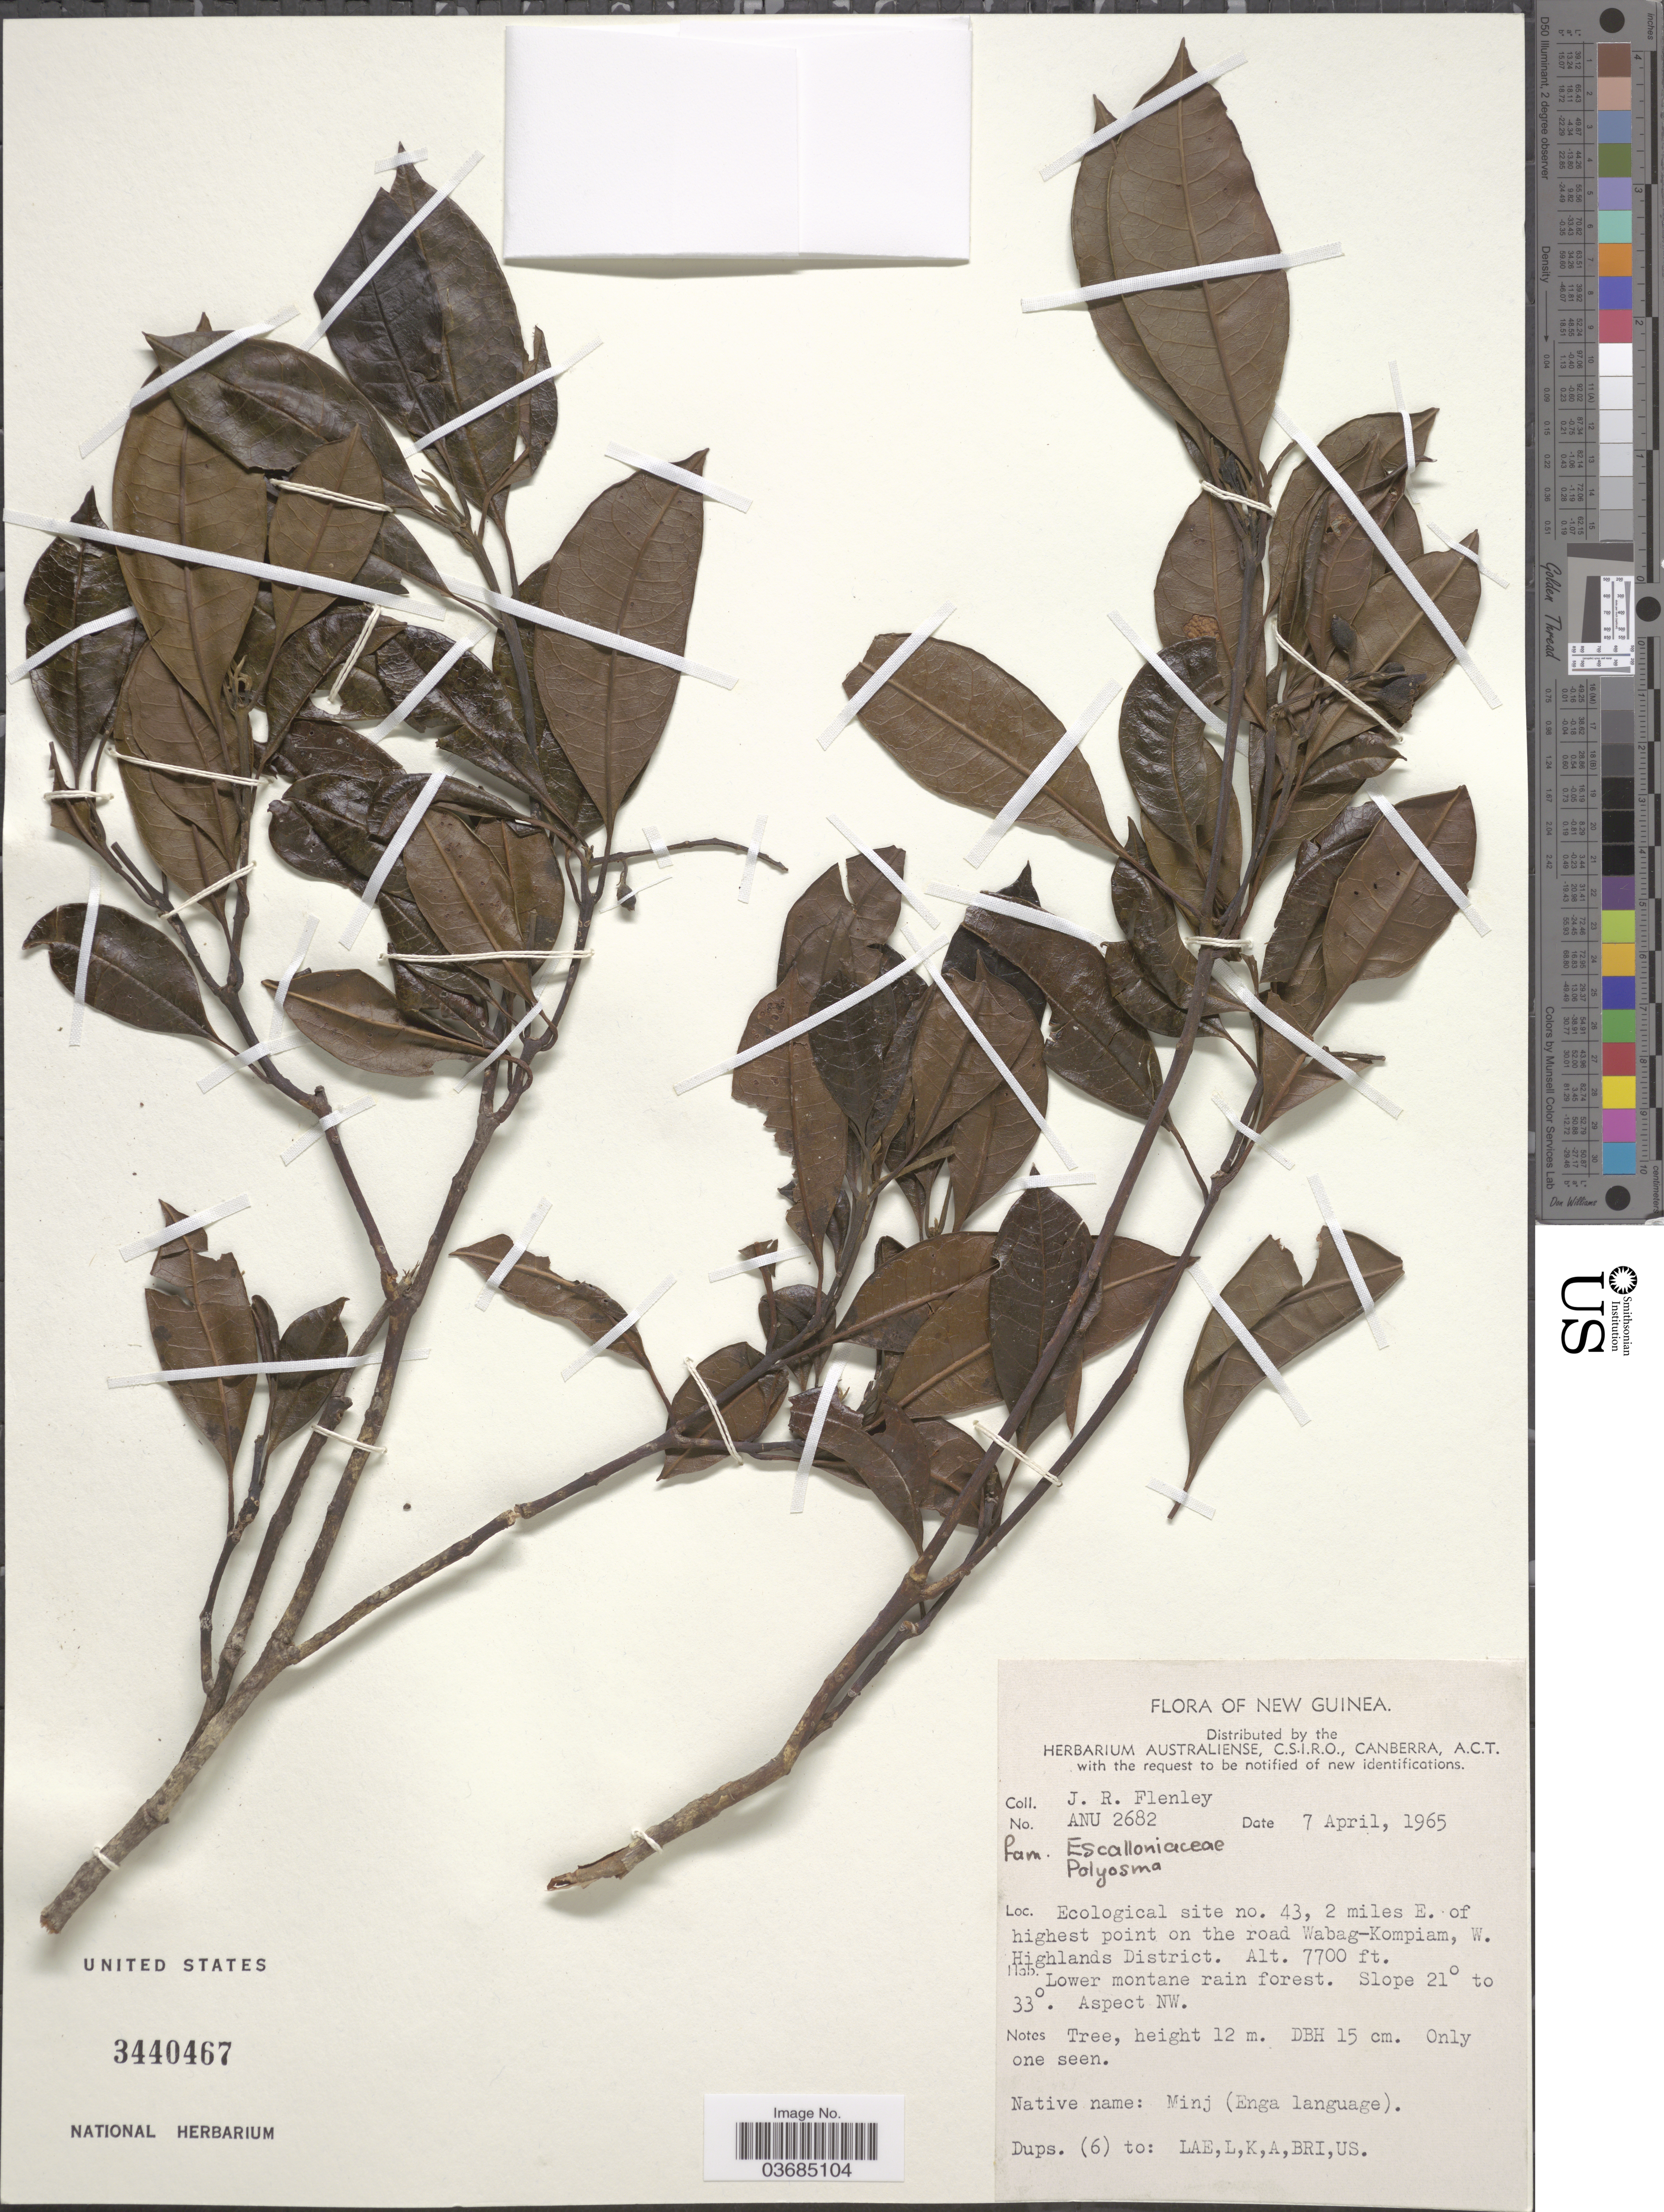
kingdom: Plantae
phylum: Tracheophyta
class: Magnoliopsida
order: Escalloniales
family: Escalloniaceae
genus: Polyosma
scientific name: Polyosma sp.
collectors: J. Flenley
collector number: ANU2682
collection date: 1965-04-07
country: Papua New Guinea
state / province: Western Highlands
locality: New Guinea. Ecological site no. 43, 2 miles E. of highest point on the road Wabag-Kompiam, W. Highlands District. Slope 21° to 33°. Aspect NW.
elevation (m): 2347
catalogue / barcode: US 3440467